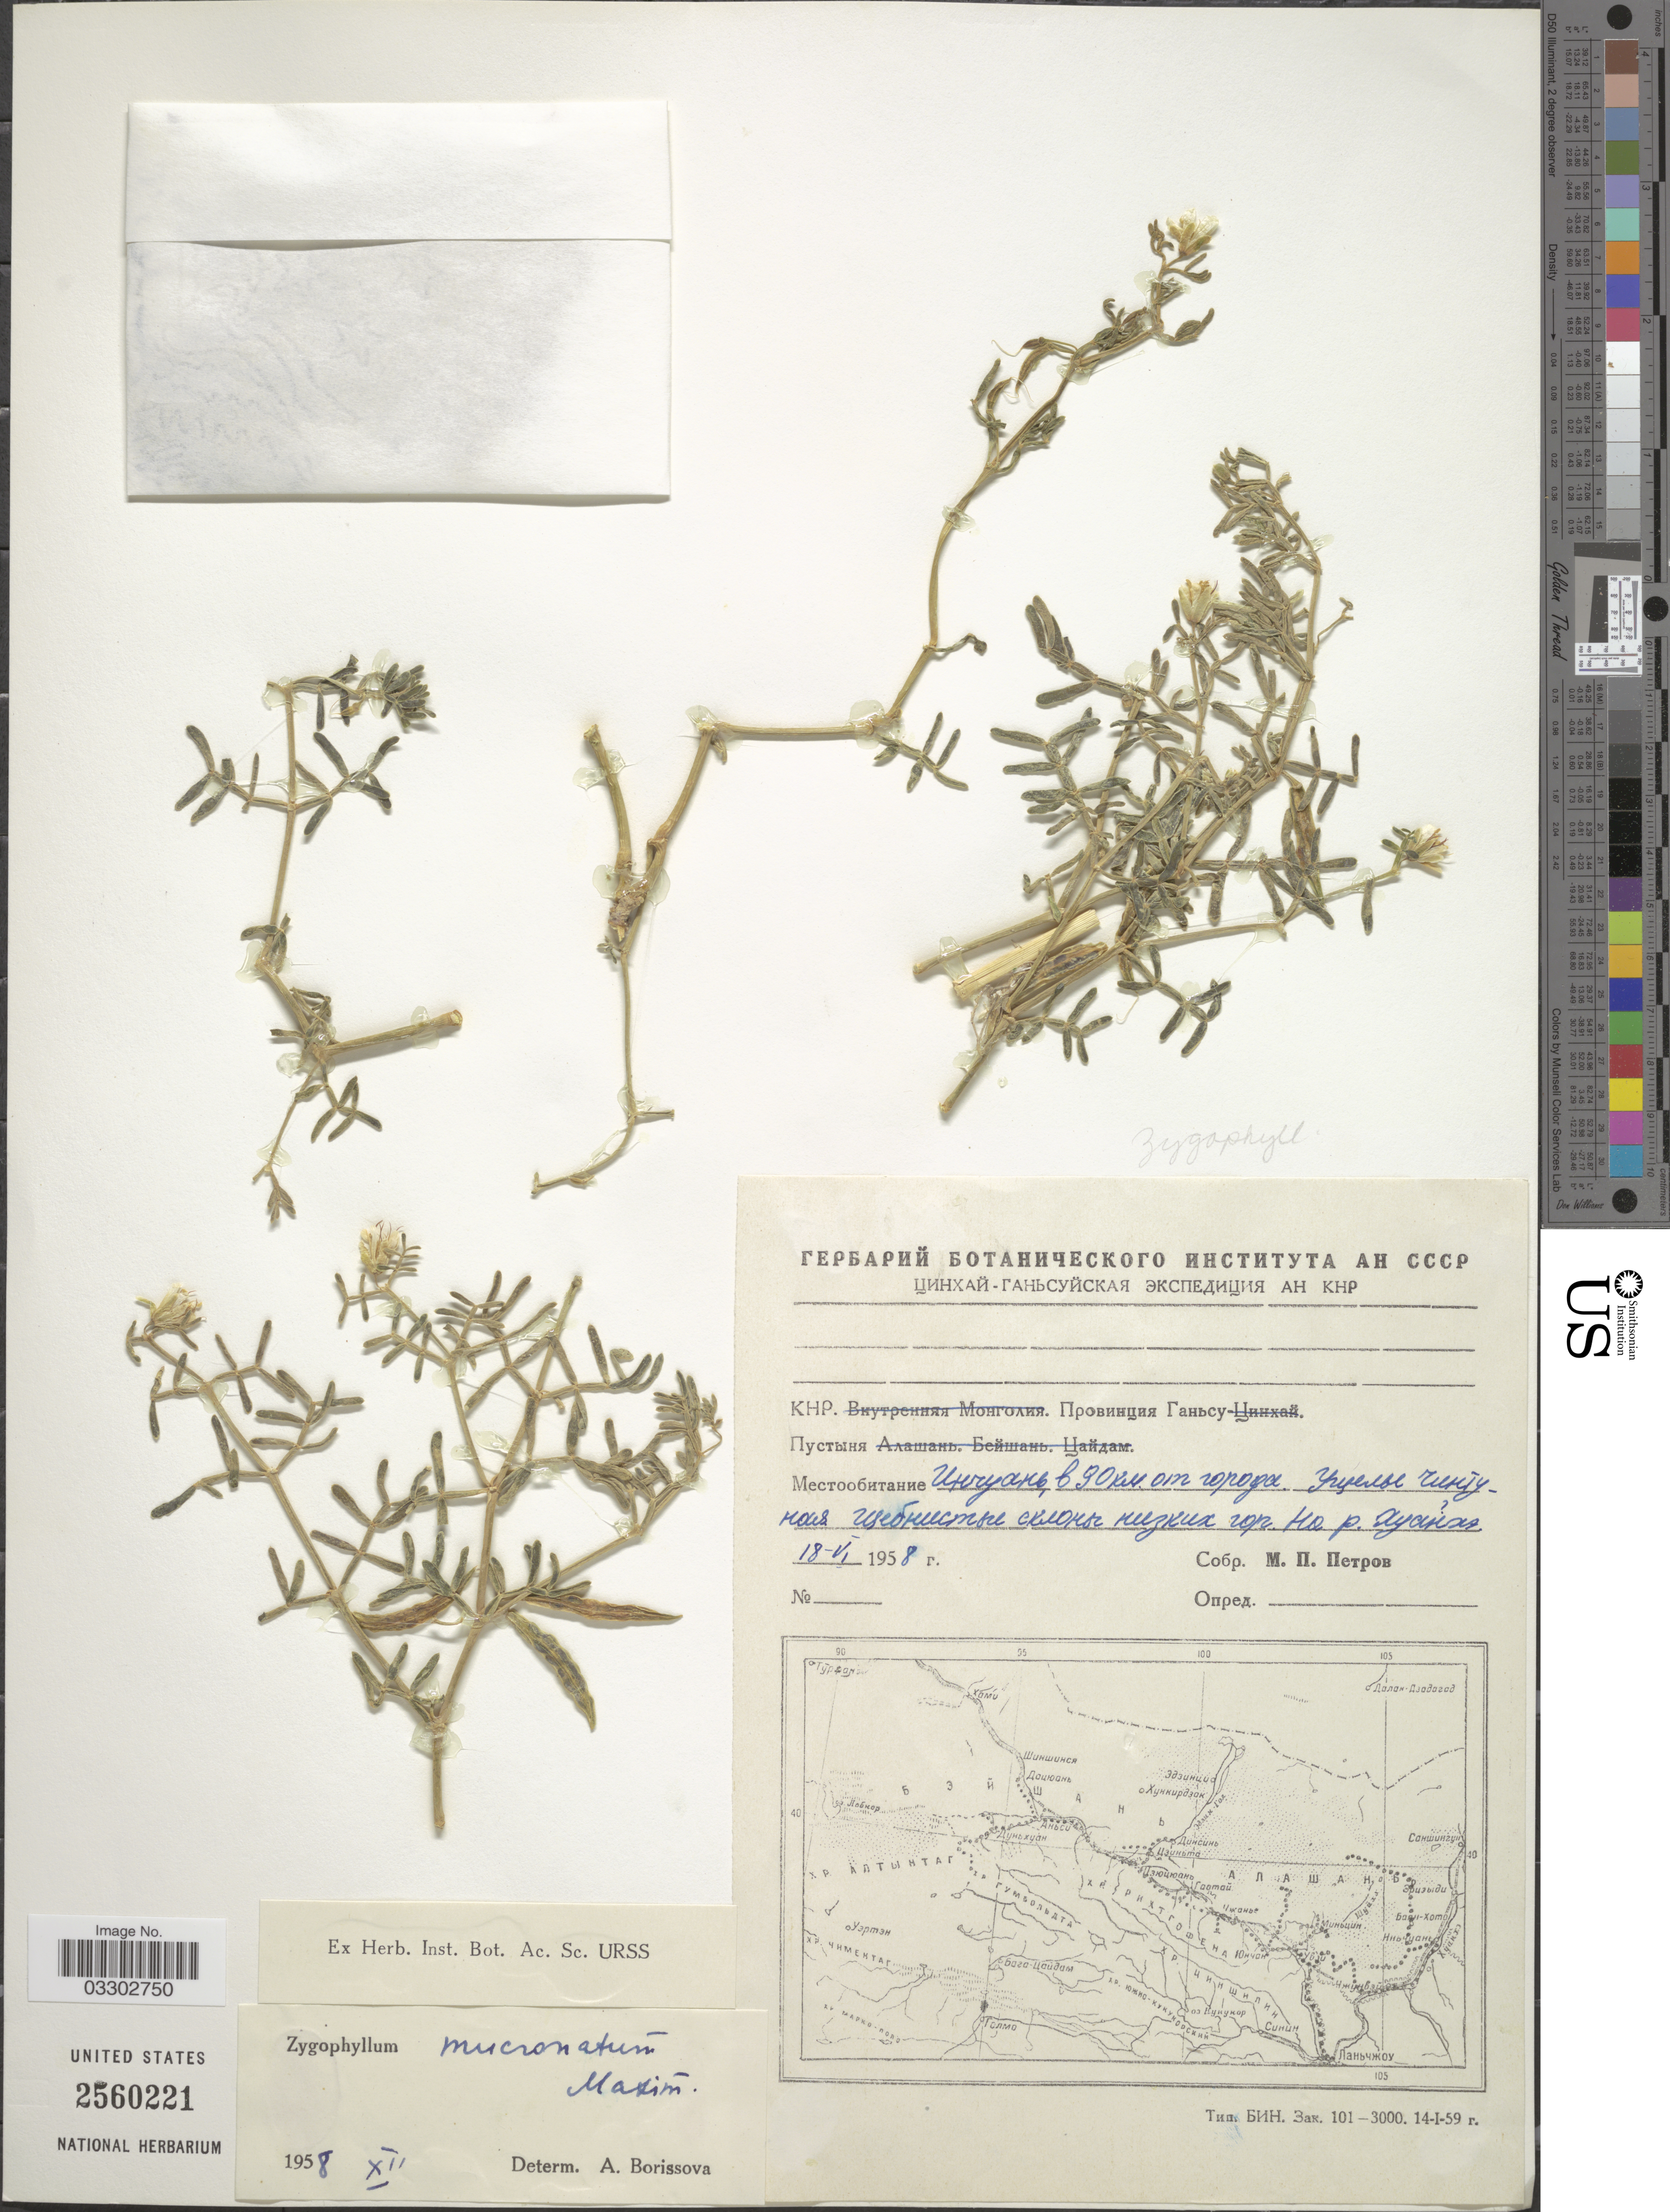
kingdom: Plantae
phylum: Tracheophyta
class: Magnoliopsida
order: Zygophyllales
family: Zygophyllaceae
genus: Zygophyllum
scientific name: Zygophyllum mucronatum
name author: Maxim.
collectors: M. Petrov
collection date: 1958-06-18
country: China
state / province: Ningxia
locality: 90 km from Yinchuan, Huang He River.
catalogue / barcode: US 2560221